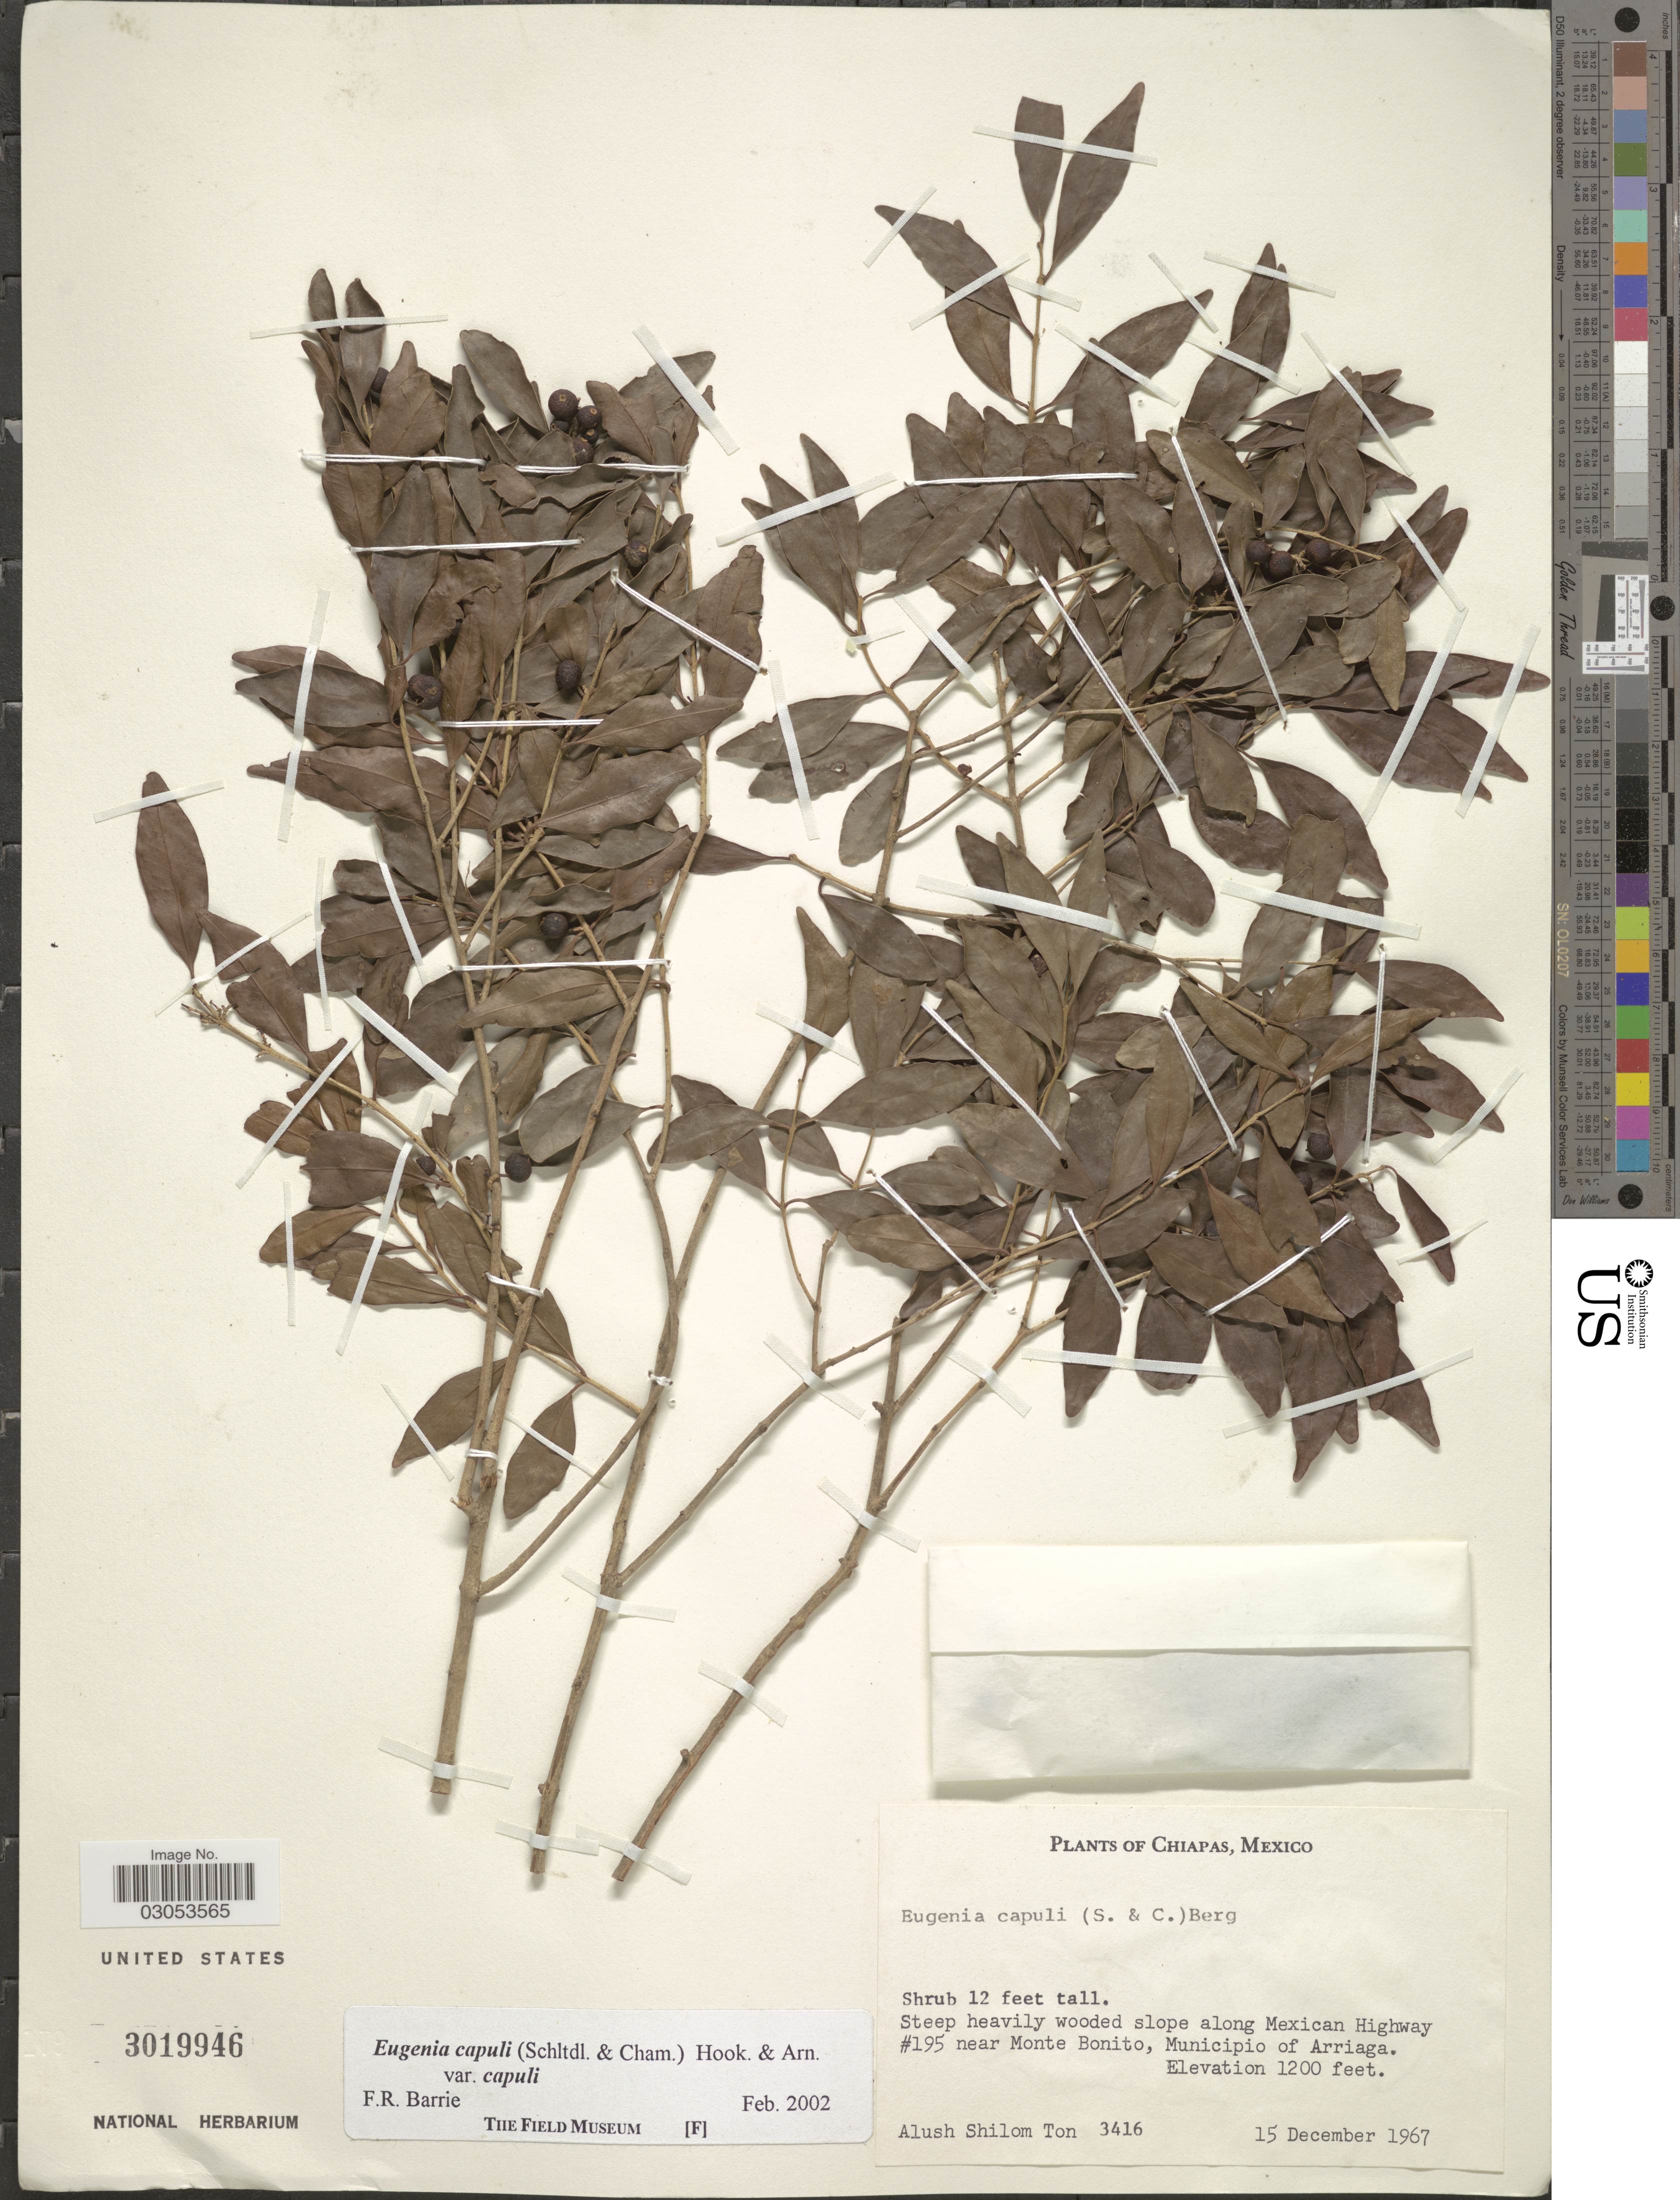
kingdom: Plantae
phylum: Tracheophyta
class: Magnoliopsida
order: Myrtales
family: Myrtaceae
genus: Eugenia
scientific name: Eugenia capuli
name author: (Schltdl. & Cham.) Hook. & Arn.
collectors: A. M. Ton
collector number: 3416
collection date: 1967-12-15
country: Mexico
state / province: Chiapas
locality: Steep heavily wooded slope along Mexican Highway #195 near Monte Bonito, Municipio of Arriaga.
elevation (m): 366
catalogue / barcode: US 3019946